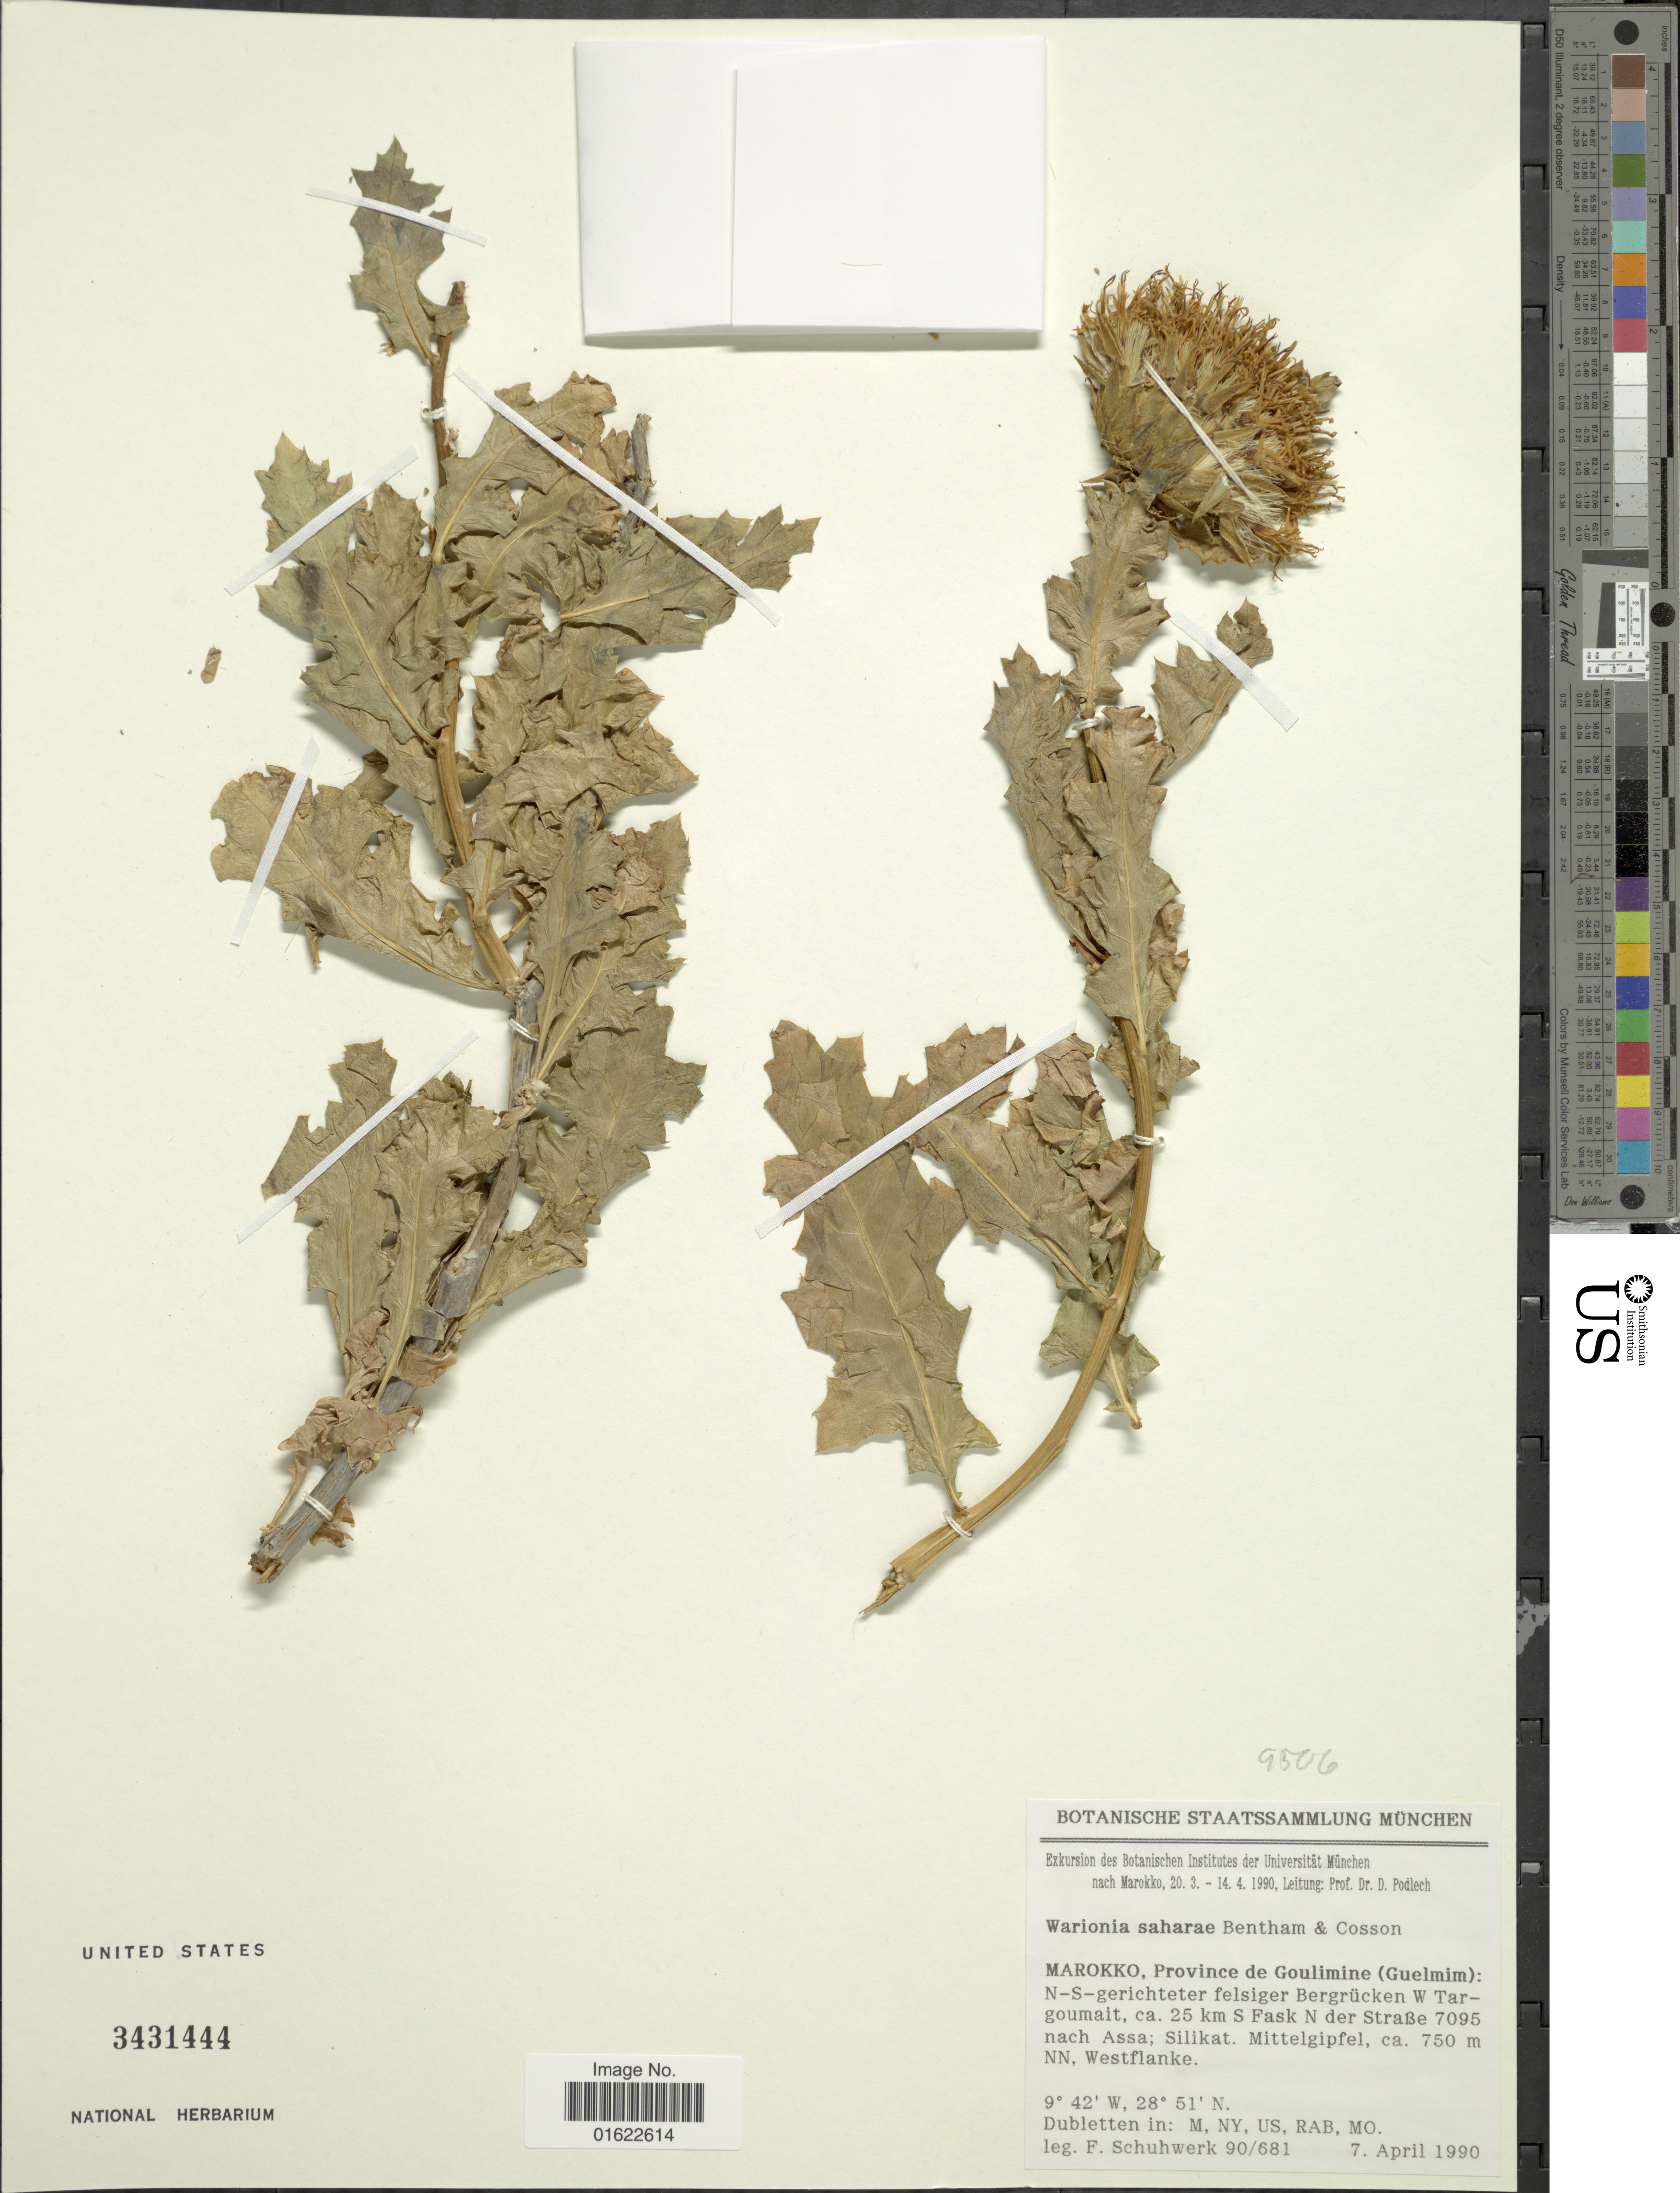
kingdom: Plantae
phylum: Tracheophyta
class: Magnoliopsida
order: Asterales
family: Asteraceae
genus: Warionia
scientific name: Warionia saharae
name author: Benthem ex Benth. & Coss.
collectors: Schuhwerk, F.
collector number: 90/681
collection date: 1990-04-07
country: Morocco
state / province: Guelmim-Es Smara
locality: Province de Goulimine (Guelmim): N-S-gerichteter felsiger Bergrücken W Targoumait, ca. 25 km S Fask N der Straße 7095 nach Assa; Silikat, Mittelgipfel, Westflanke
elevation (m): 750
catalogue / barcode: US 3431444